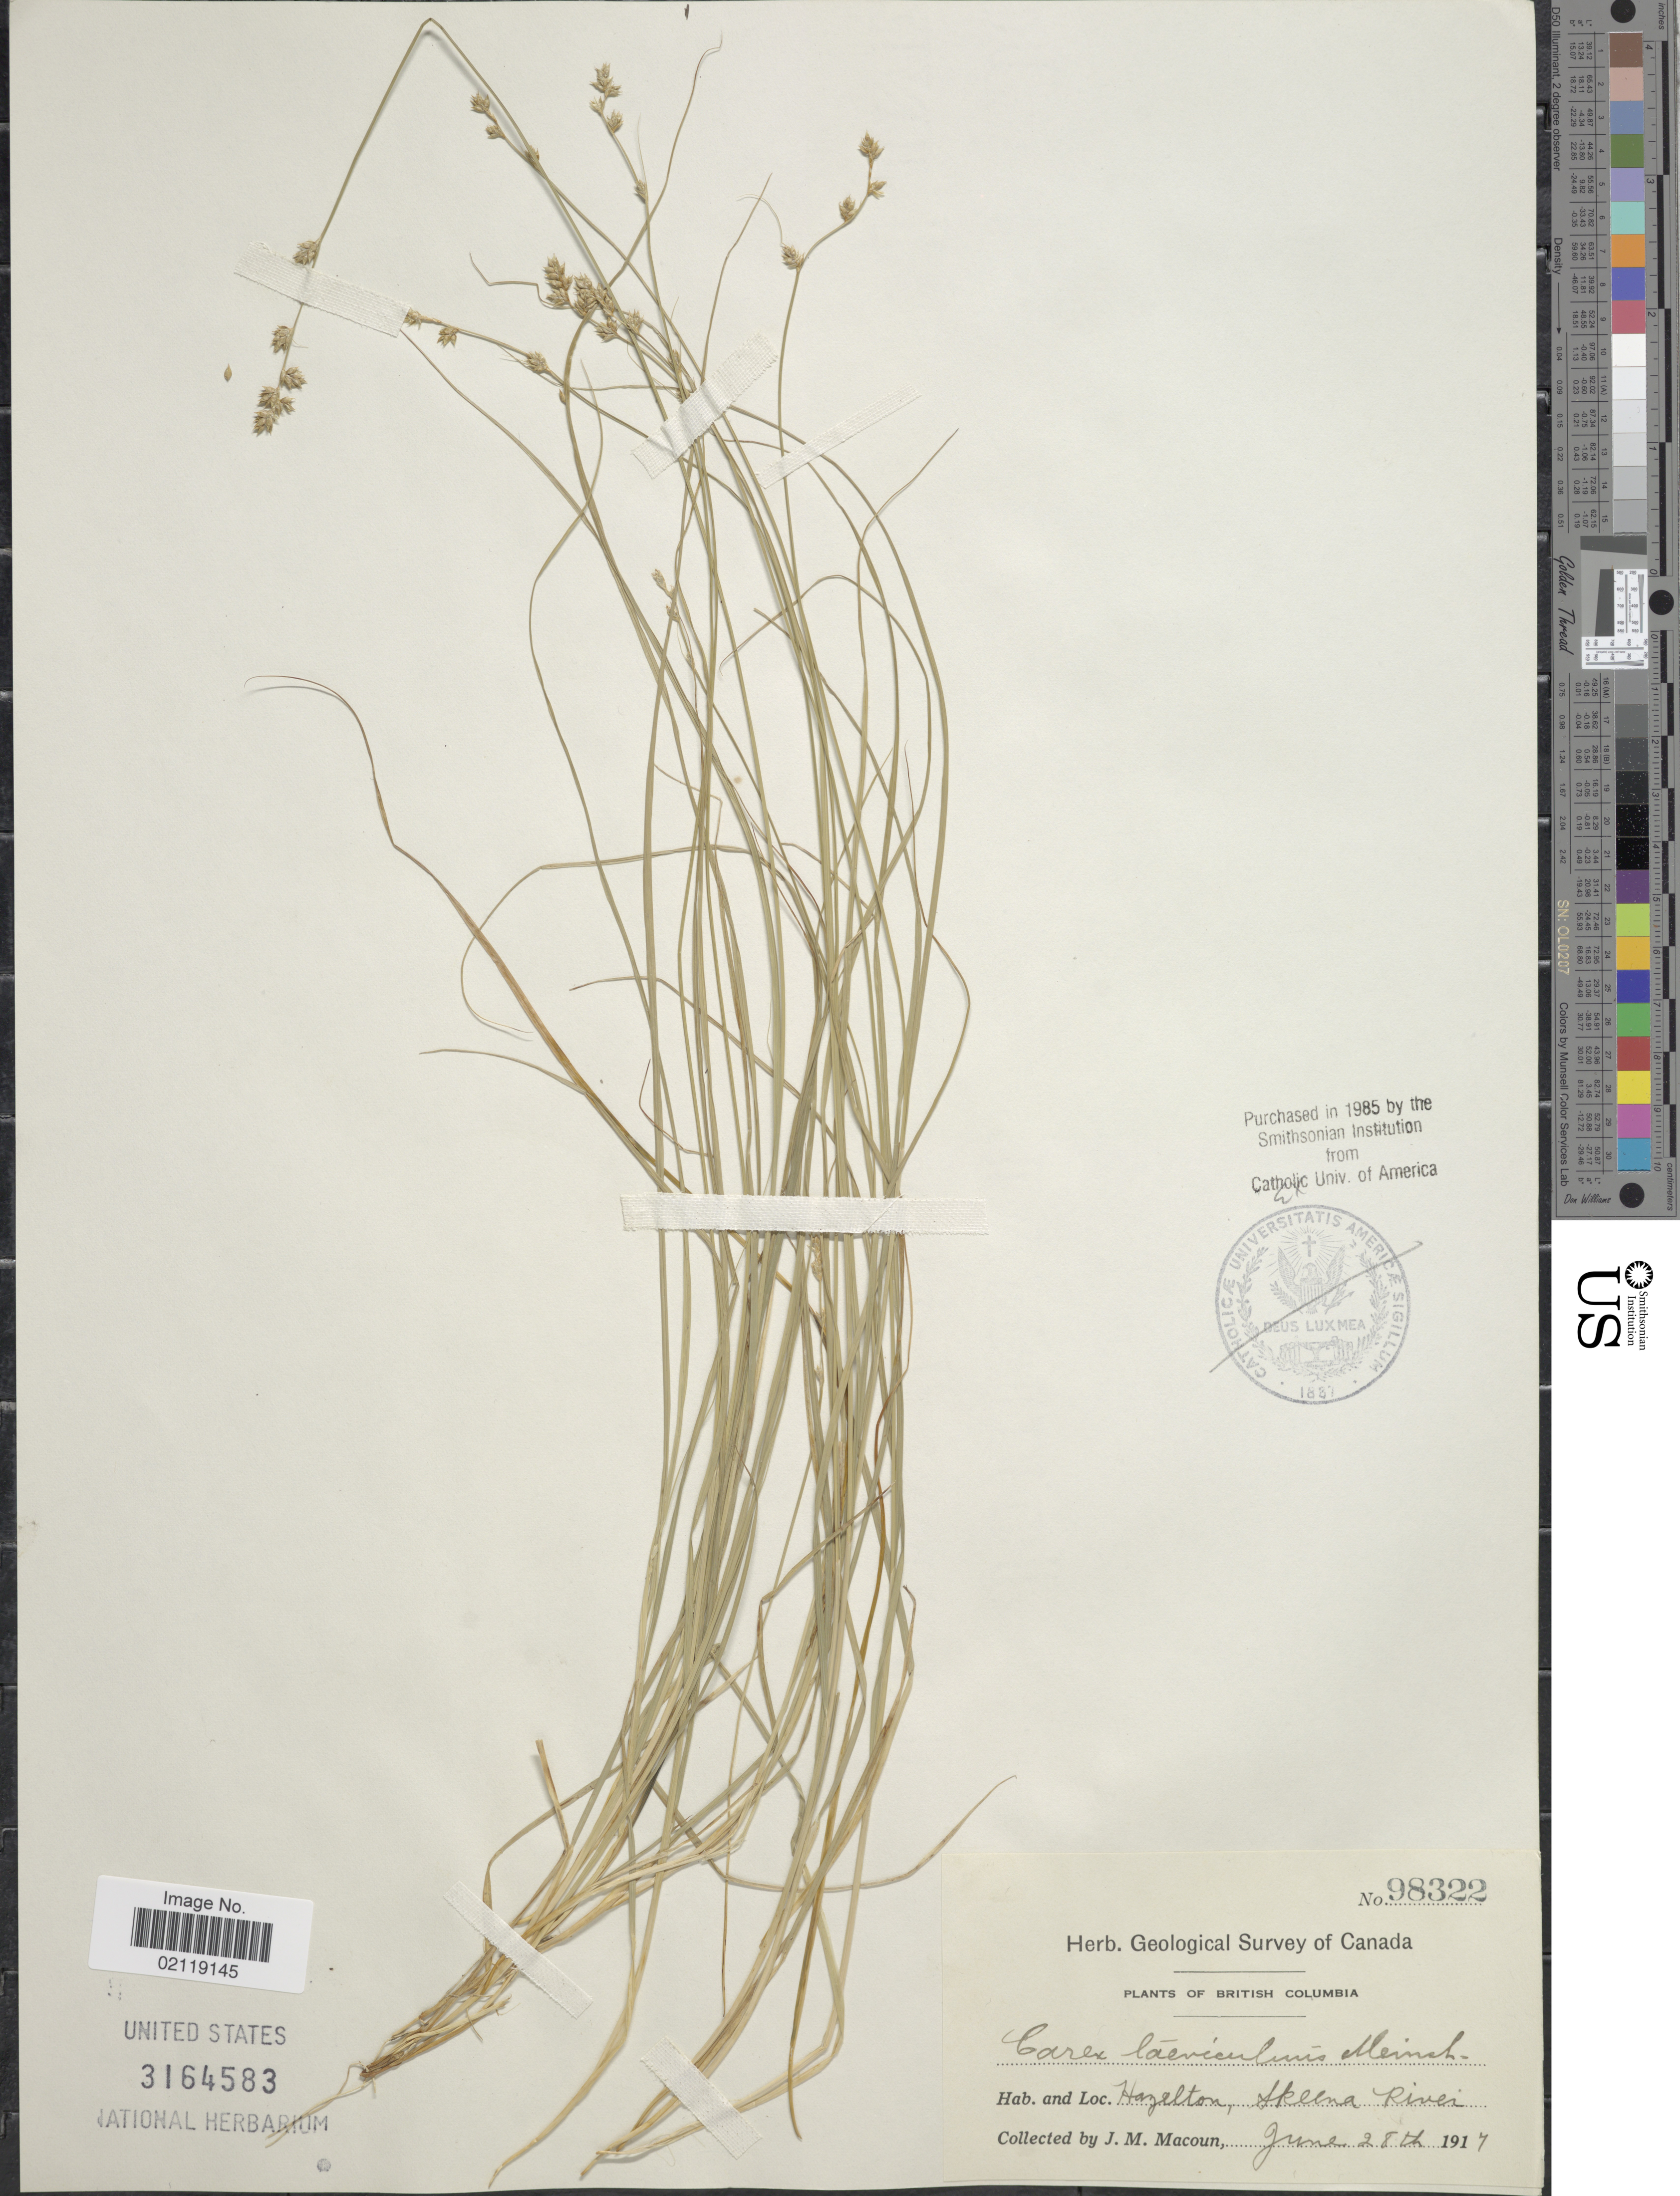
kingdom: Plantae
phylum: Tracheophyta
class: Liliopsida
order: Poales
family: Cyperaceae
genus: Carex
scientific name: Carex laeviculmis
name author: Meinsh.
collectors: J. M. Macoun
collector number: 98322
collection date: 1917-06-28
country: Canada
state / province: British Columbia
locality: Hazelton, Skeena River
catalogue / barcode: US 3164583